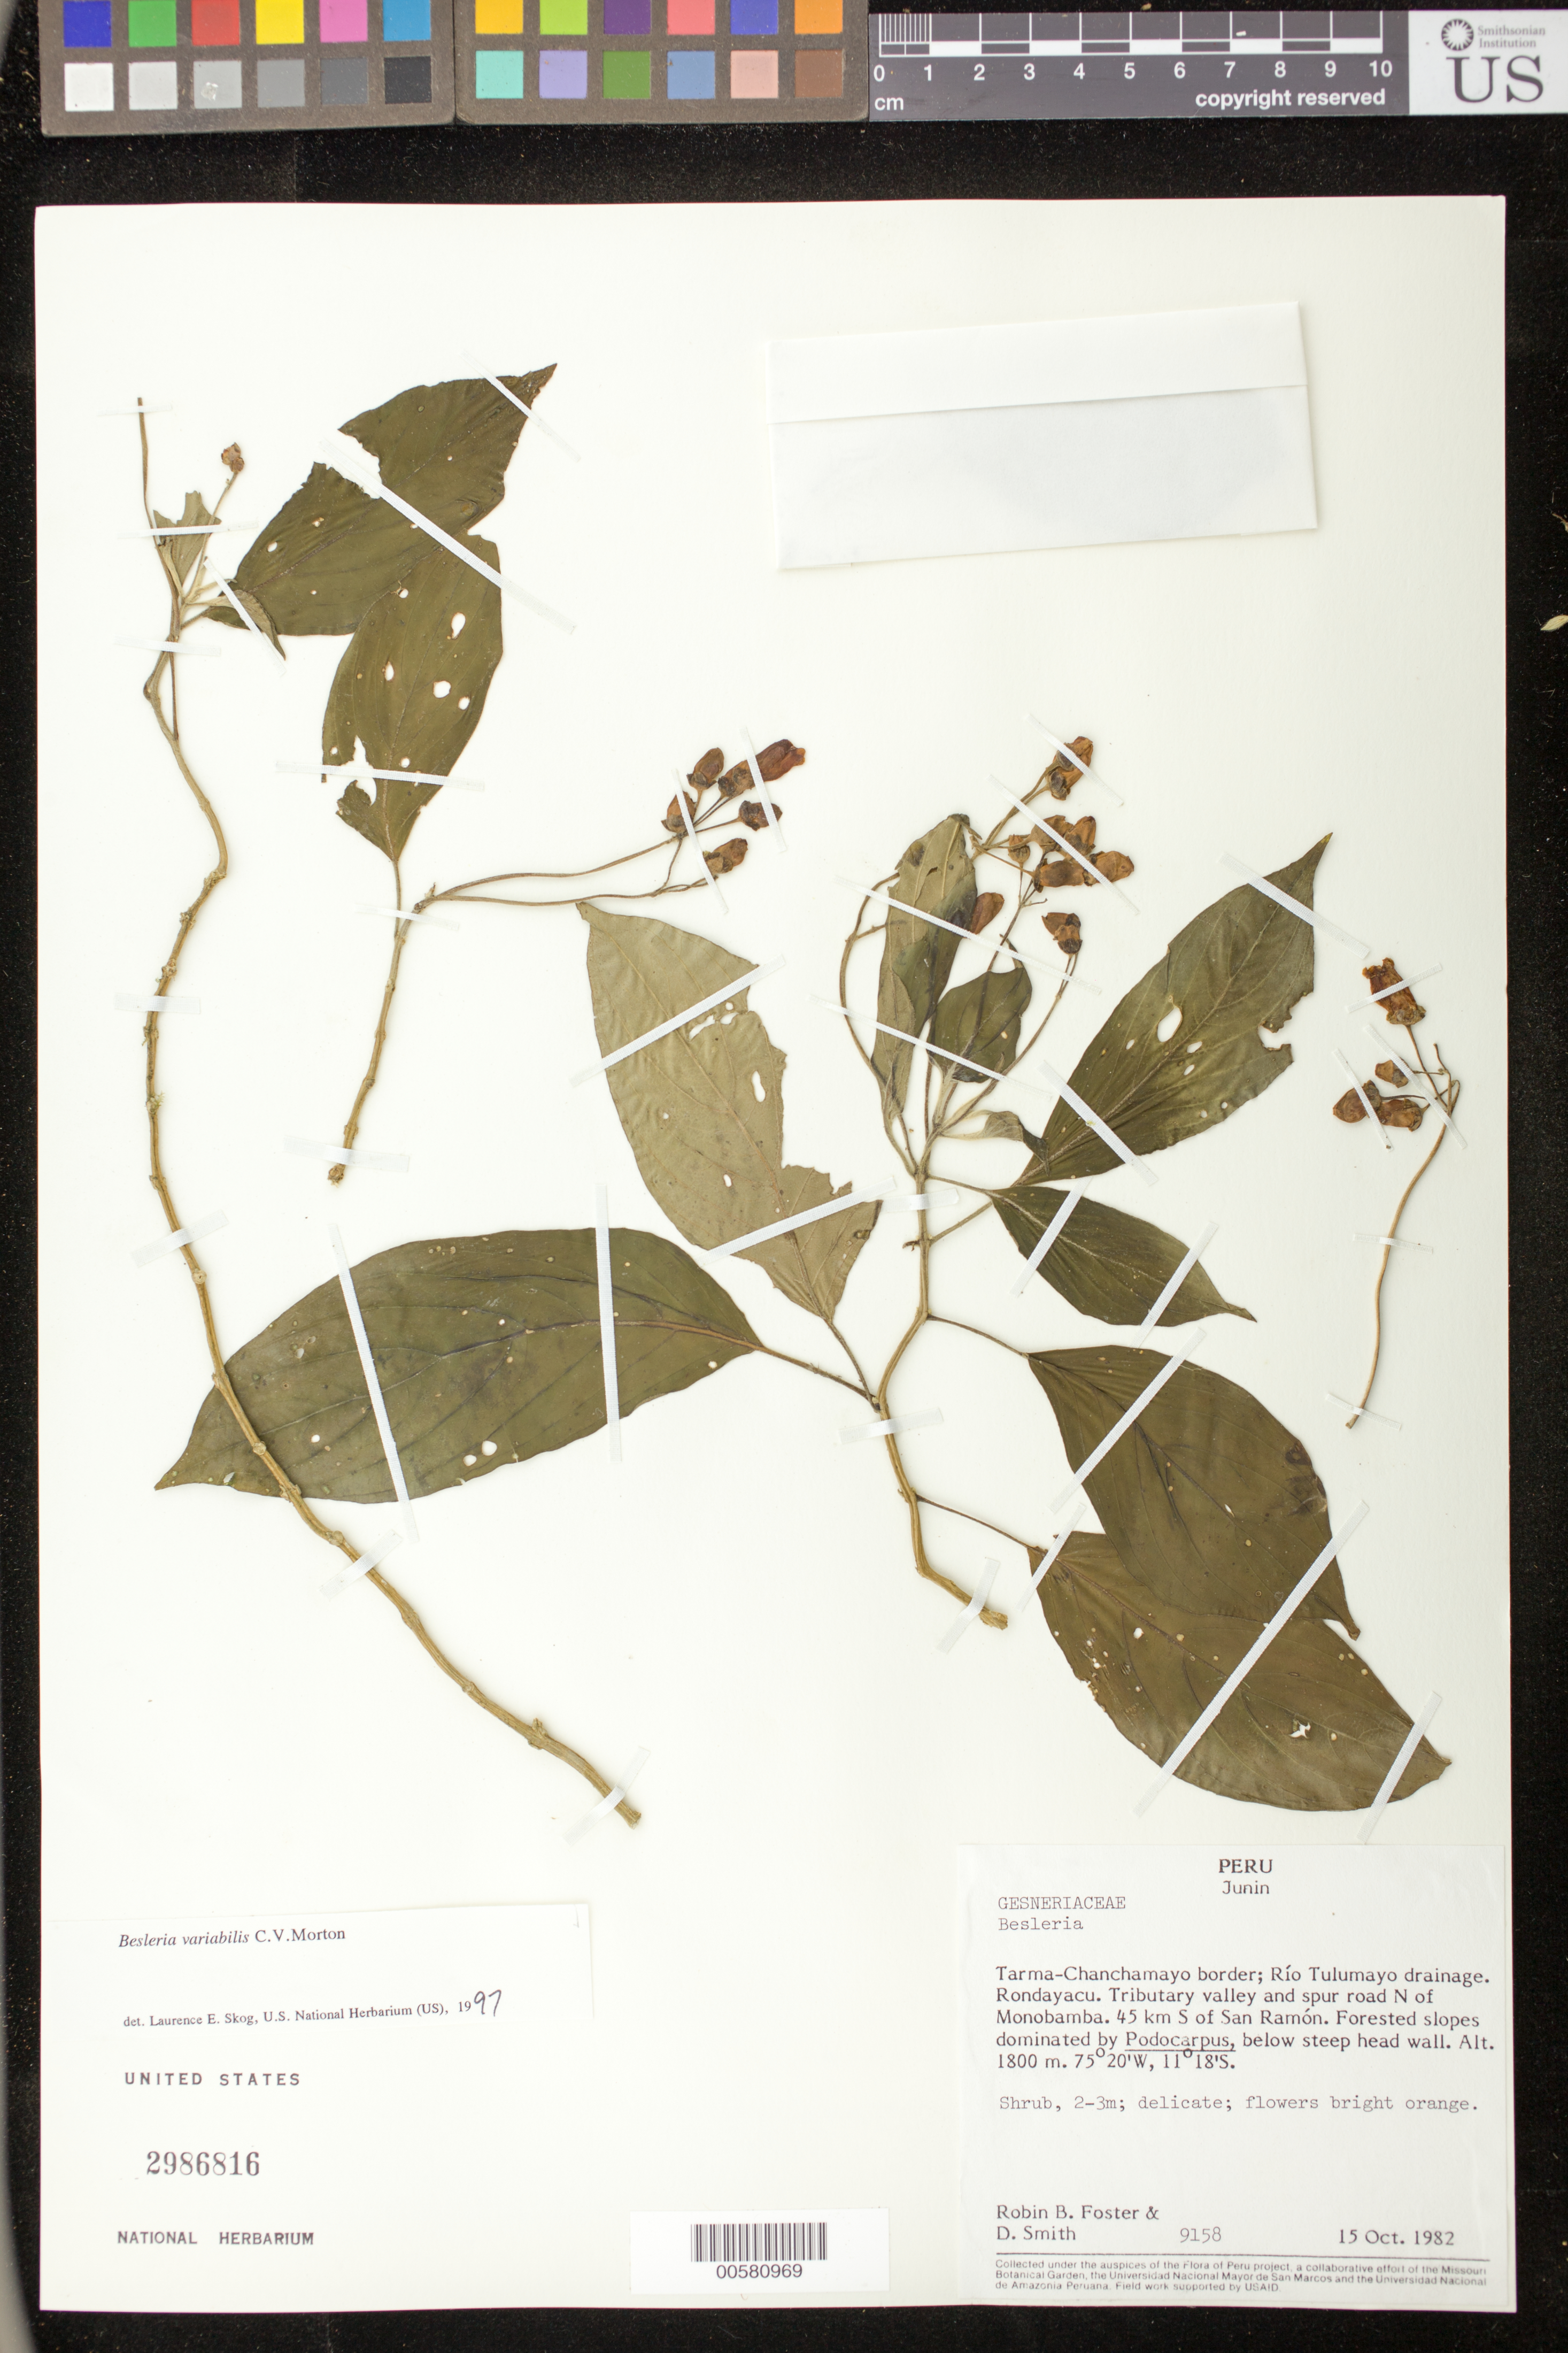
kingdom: Plantae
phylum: Tracheophyta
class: Magnoliopsida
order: Lamiales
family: Gesneriaceae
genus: Besleria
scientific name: Besleria variabilis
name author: C.V. Morton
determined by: Skog, Laurence E.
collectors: R. B. Foster & D. Smith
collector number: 9158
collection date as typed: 15 Oct 1982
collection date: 1982-10-15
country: Peru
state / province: Junín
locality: Tarma-Chanchamayo border; Río Tulumayo drainage. Rondayacu, tributary valley and spur road N of Monobamba, 45 km S of San Ramón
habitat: Forested slopes dominated by Podocarpus, below steep head wall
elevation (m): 1800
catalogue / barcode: US 2986816